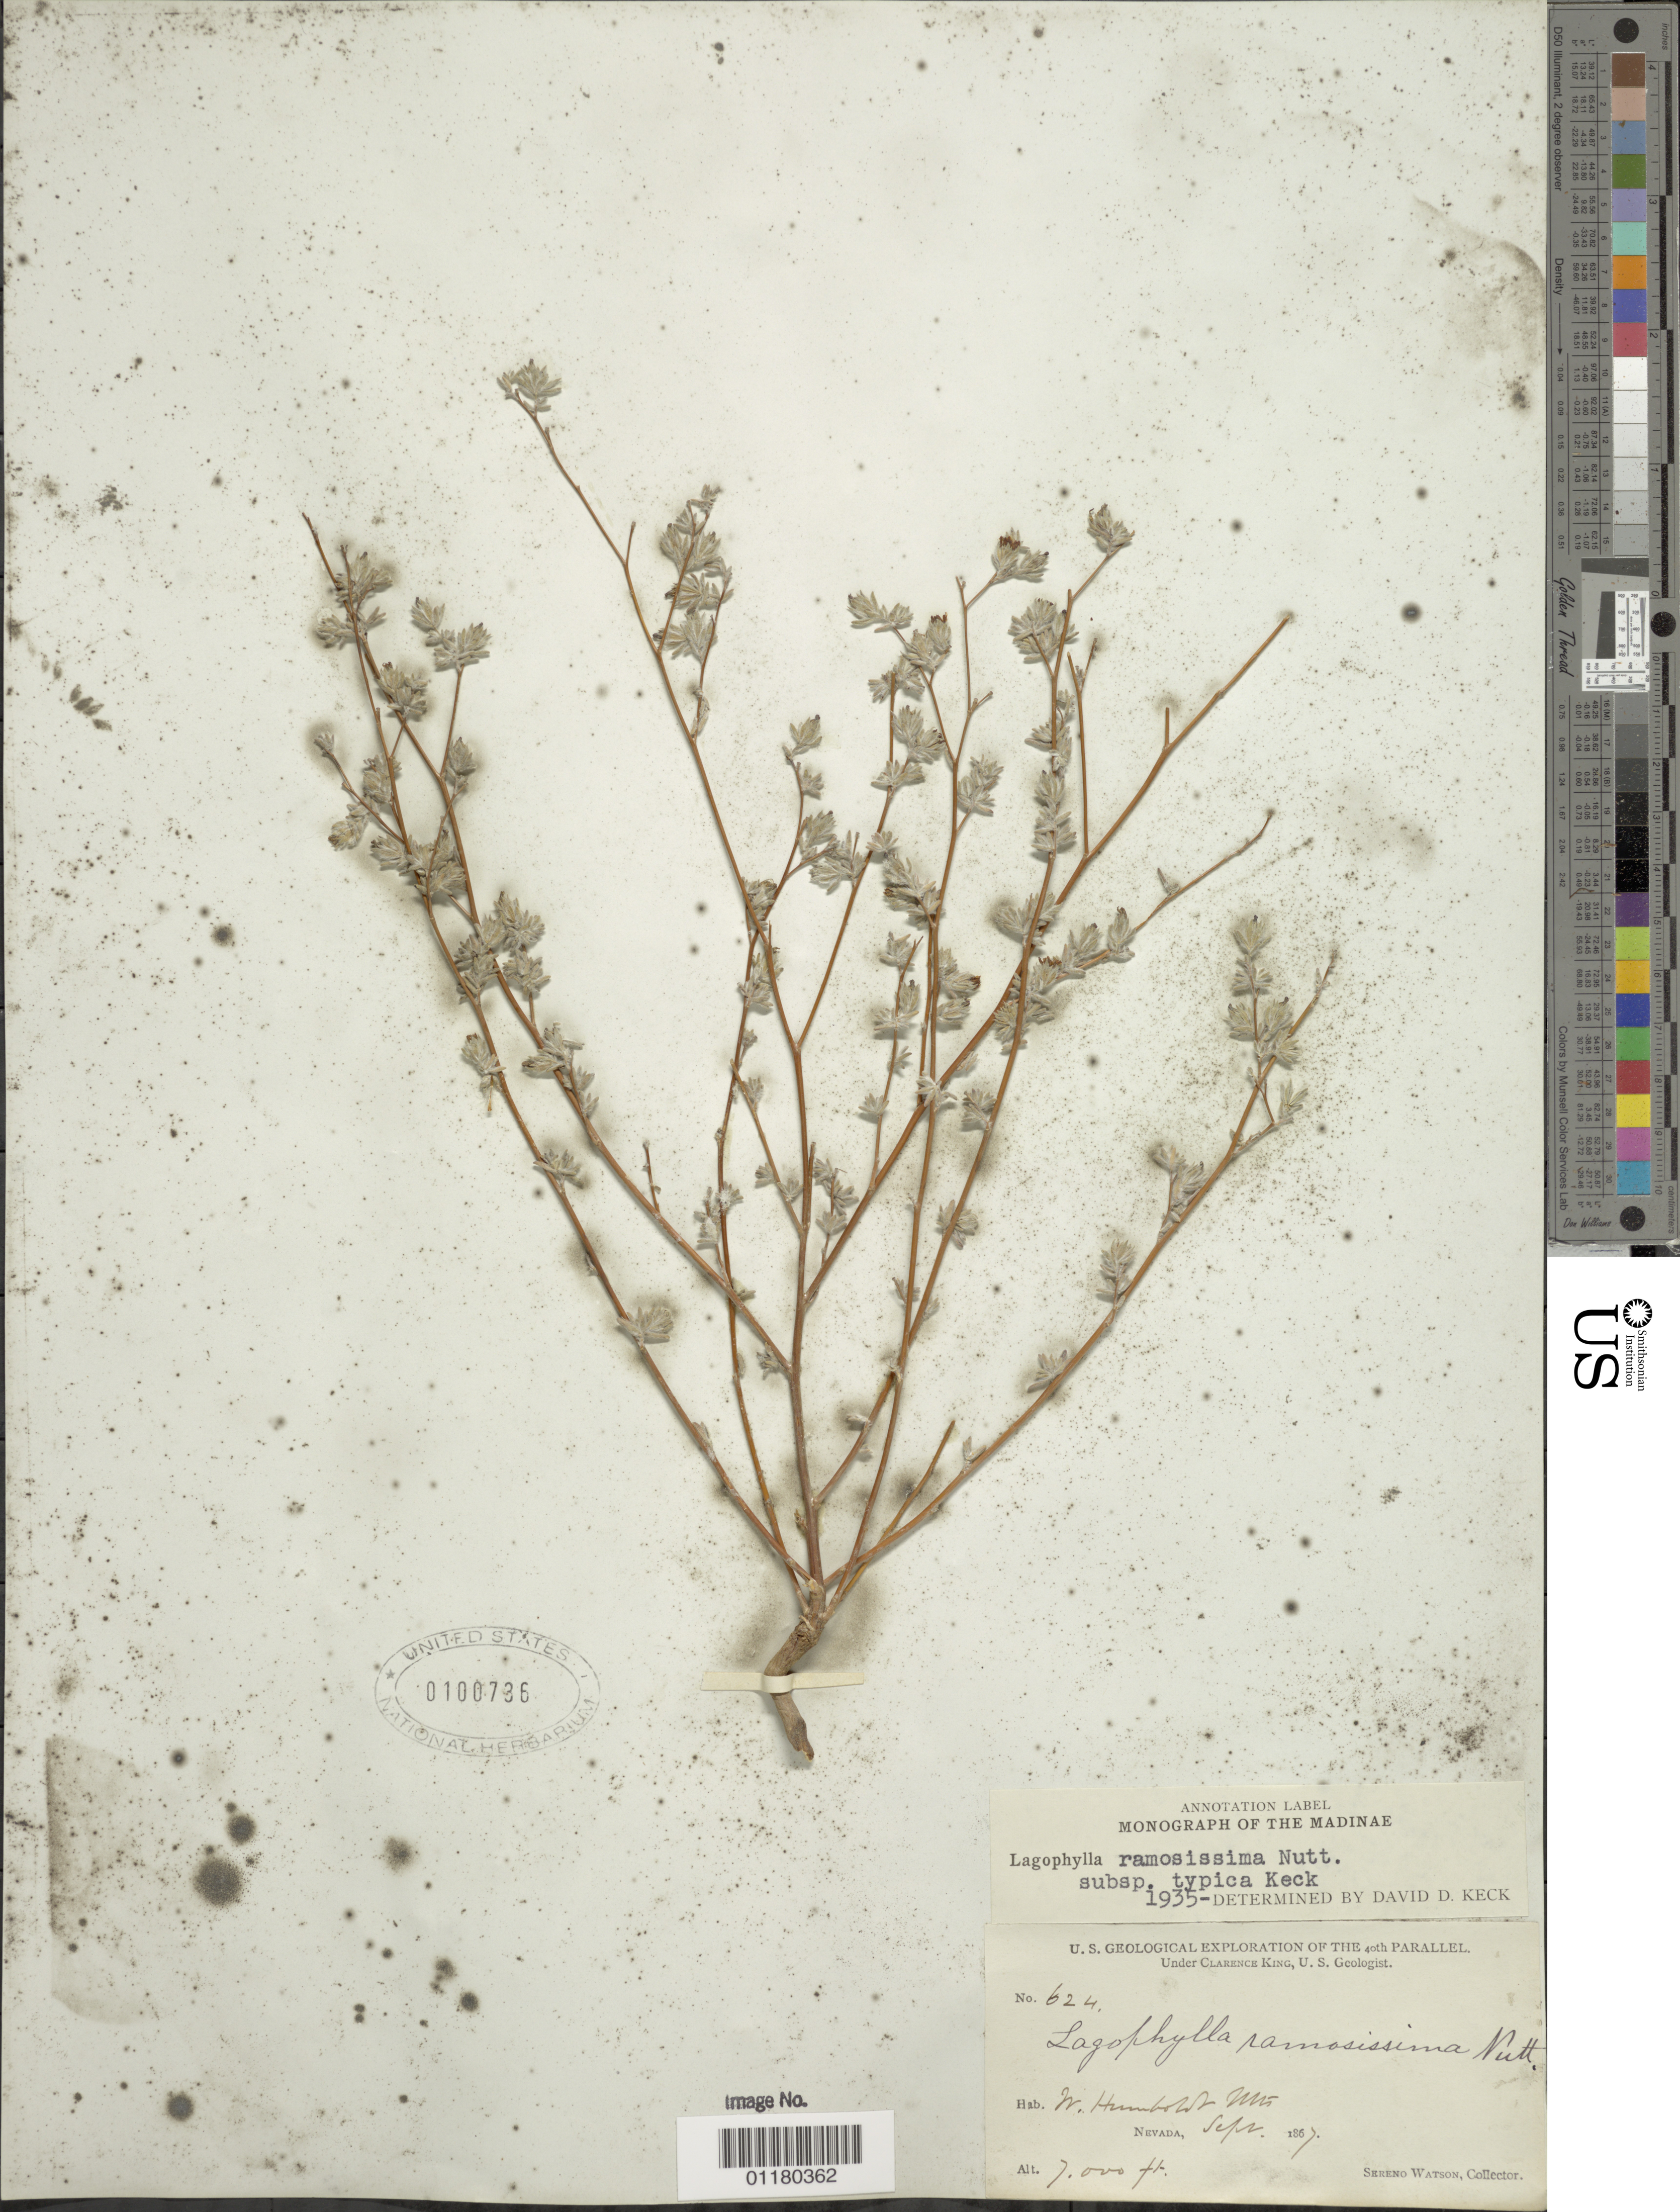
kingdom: Plantae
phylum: Tracheophyta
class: Magnoliopsida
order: Asterales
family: Asteraceae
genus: Lagophylla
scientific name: Lagophylla ramosissima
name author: Nutt.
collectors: S. Watson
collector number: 624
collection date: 1867-09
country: United States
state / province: Nevada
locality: W. Humboldt Mts.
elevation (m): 2134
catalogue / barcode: US 100736